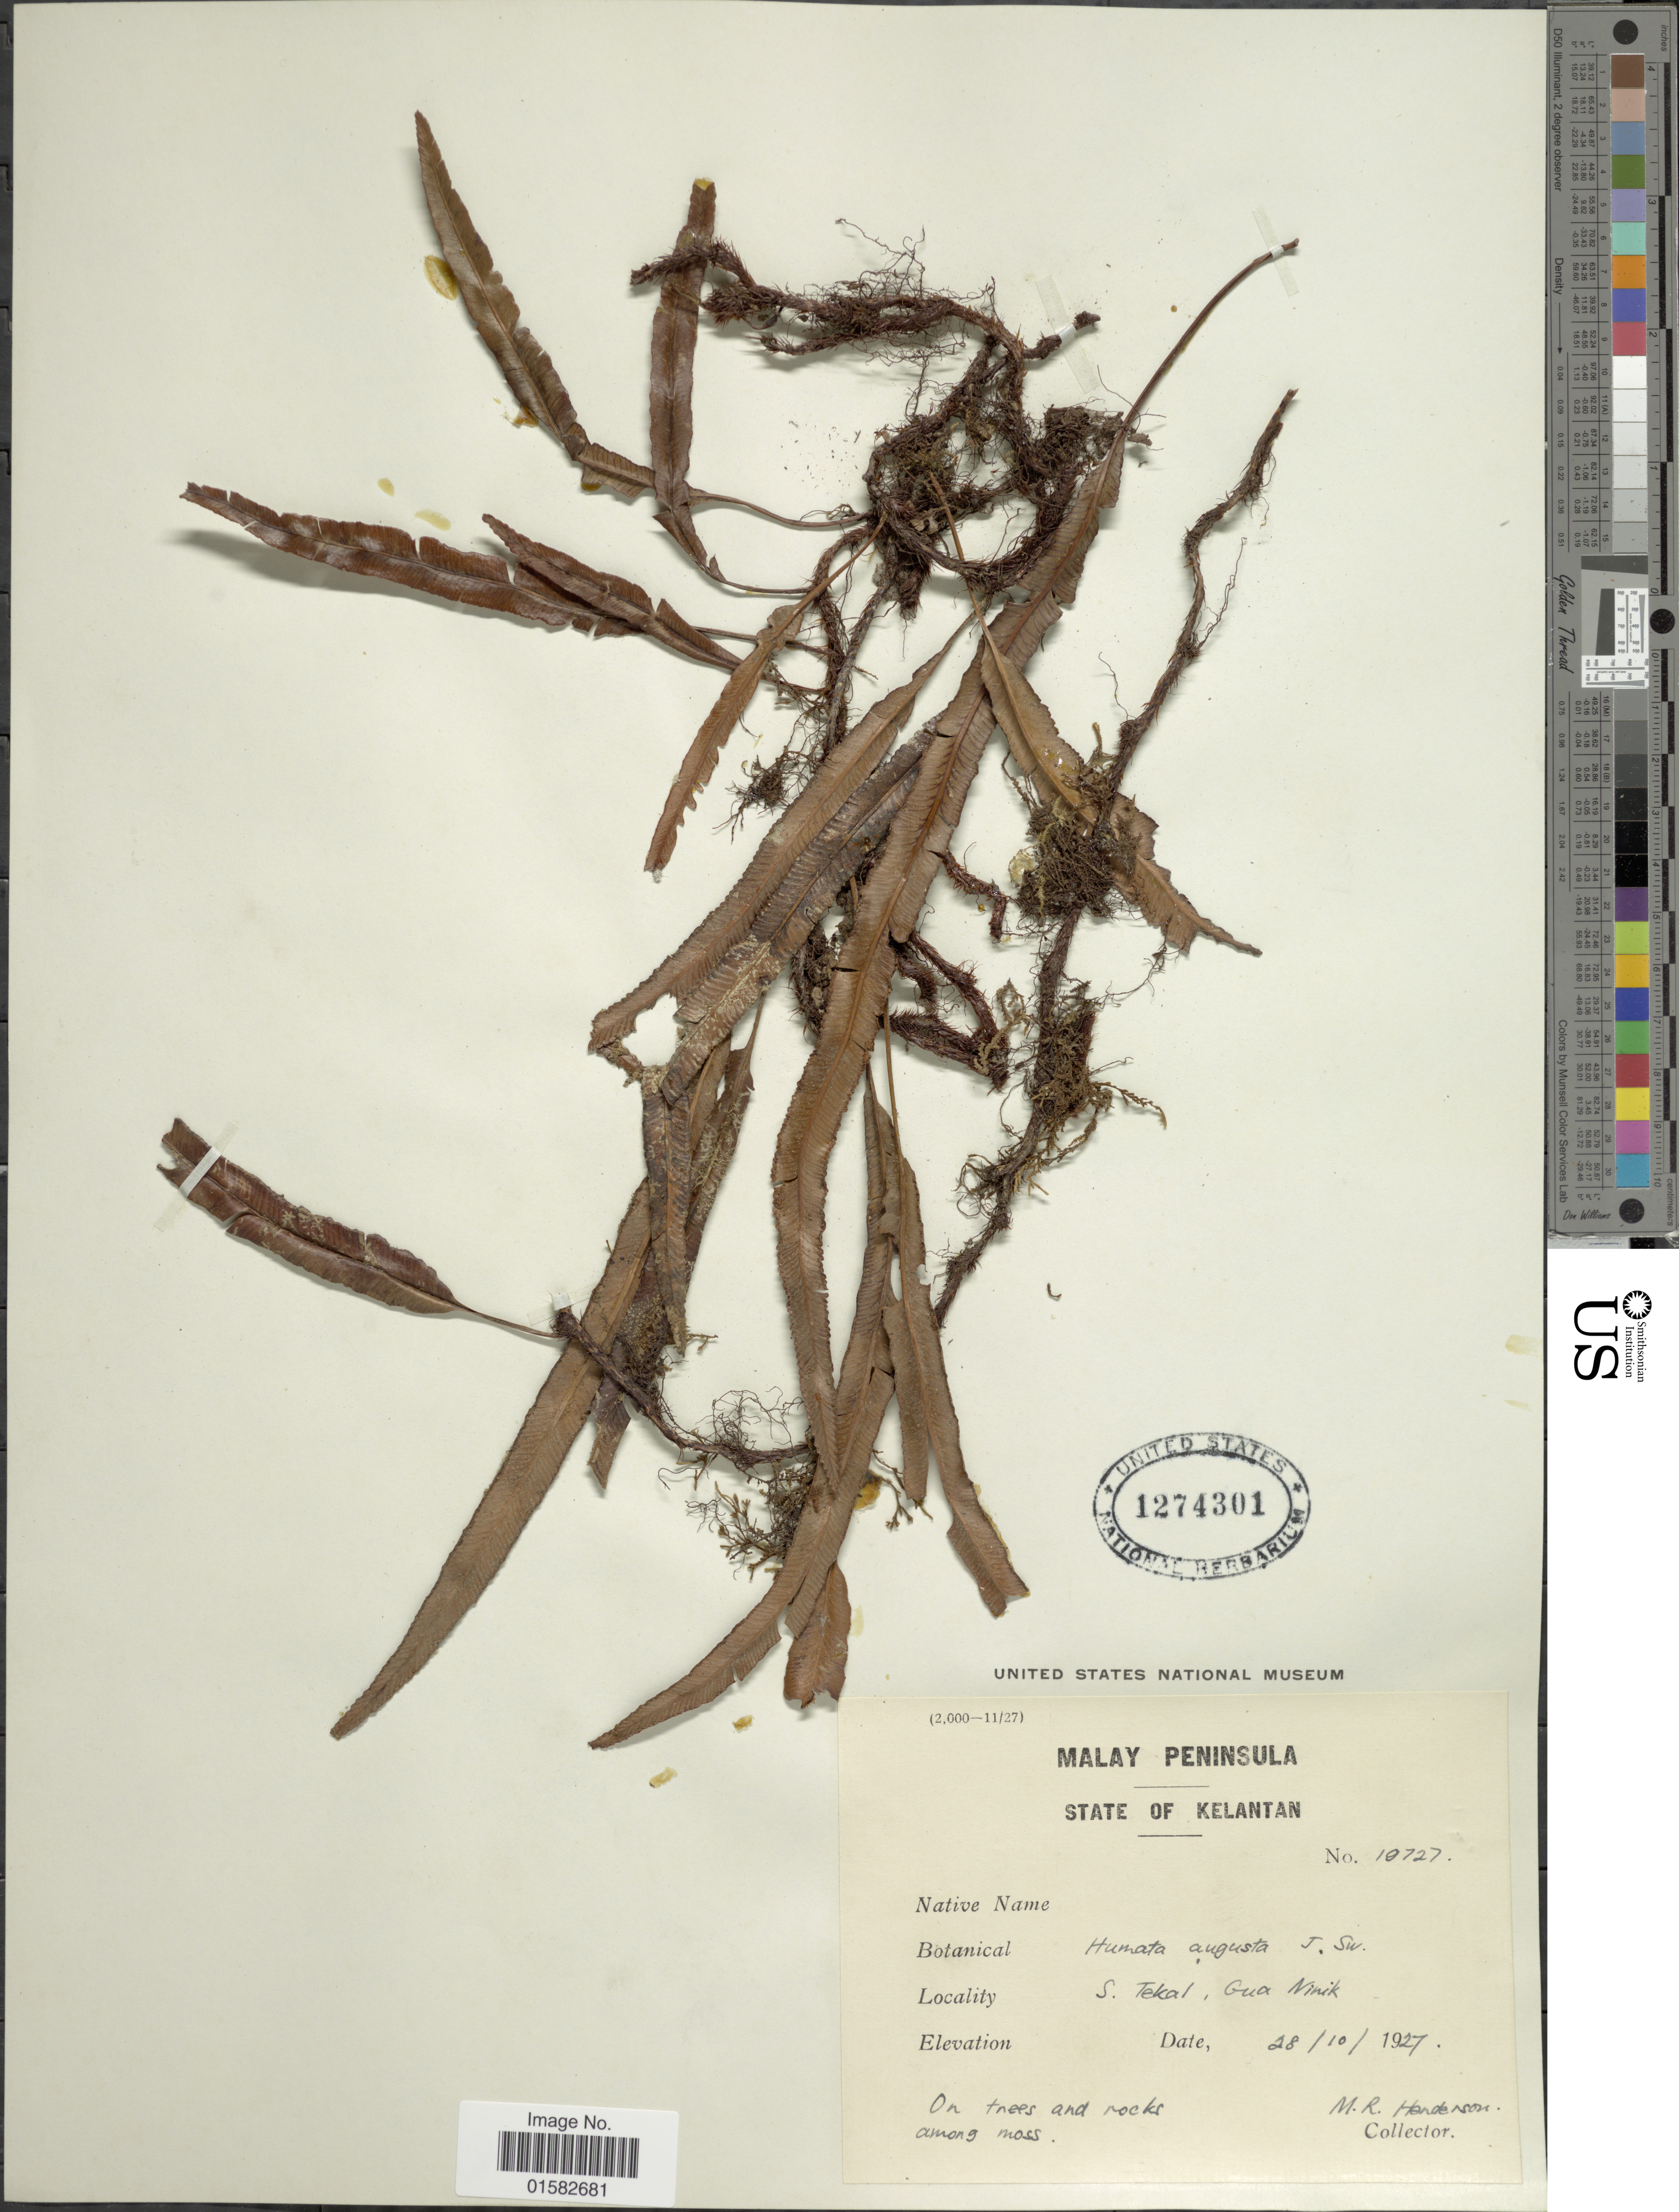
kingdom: Plantae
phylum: Tracheophyta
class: Polypodiopsida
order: Polypodiales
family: Davalliaceae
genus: Davallia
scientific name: Davallia angustata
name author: Wall.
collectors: M. Henderson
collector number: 19727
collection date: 1927-10-28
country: Malaysia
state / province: Kelantan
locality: Malay Peninsula, S. Tekal, Gua Nimik [interpreted]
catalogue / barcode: US 1274301